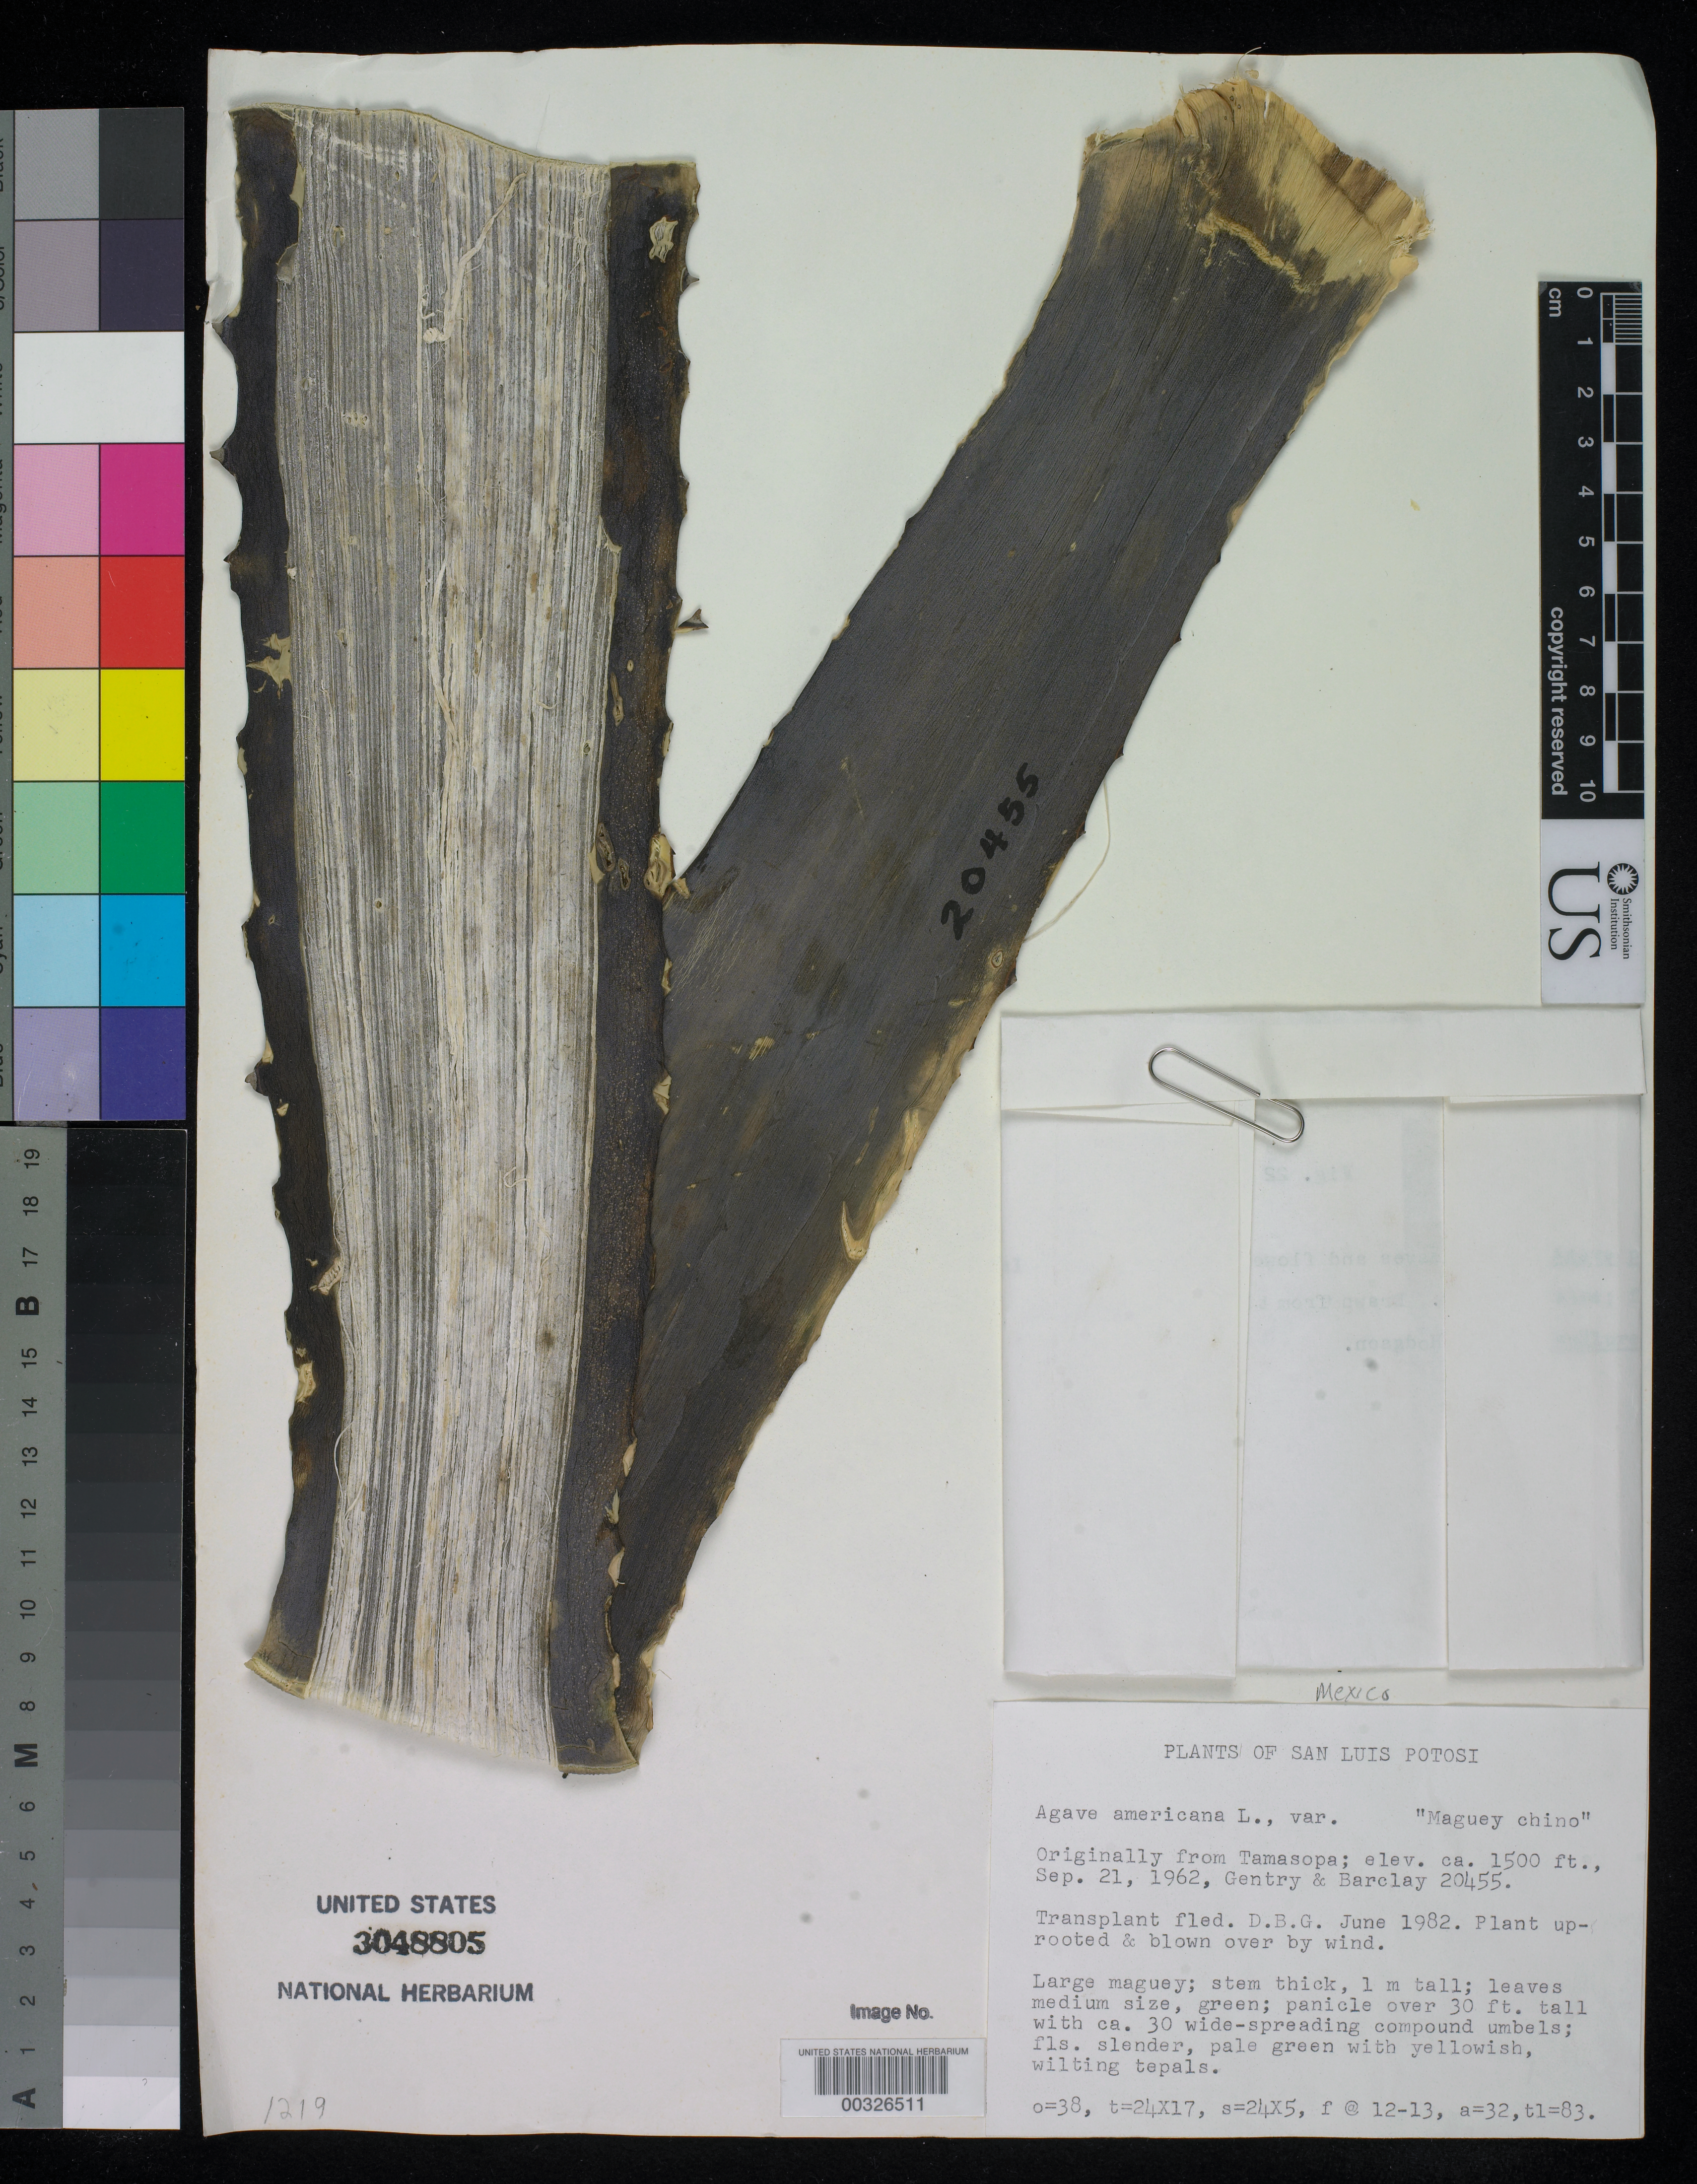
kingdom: Plantae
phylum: Tracheophyta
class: Liliopsida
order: Asparagales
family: Asparagaceae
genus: Agave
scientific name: Agave americana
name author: L.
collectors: H. S. Gentry & A. S. Barclay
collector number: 20455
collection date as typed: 21 Sep 1963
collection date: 1963-09-21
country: Mexico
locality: Tamasopa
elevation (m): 457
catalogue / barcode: US 3048805